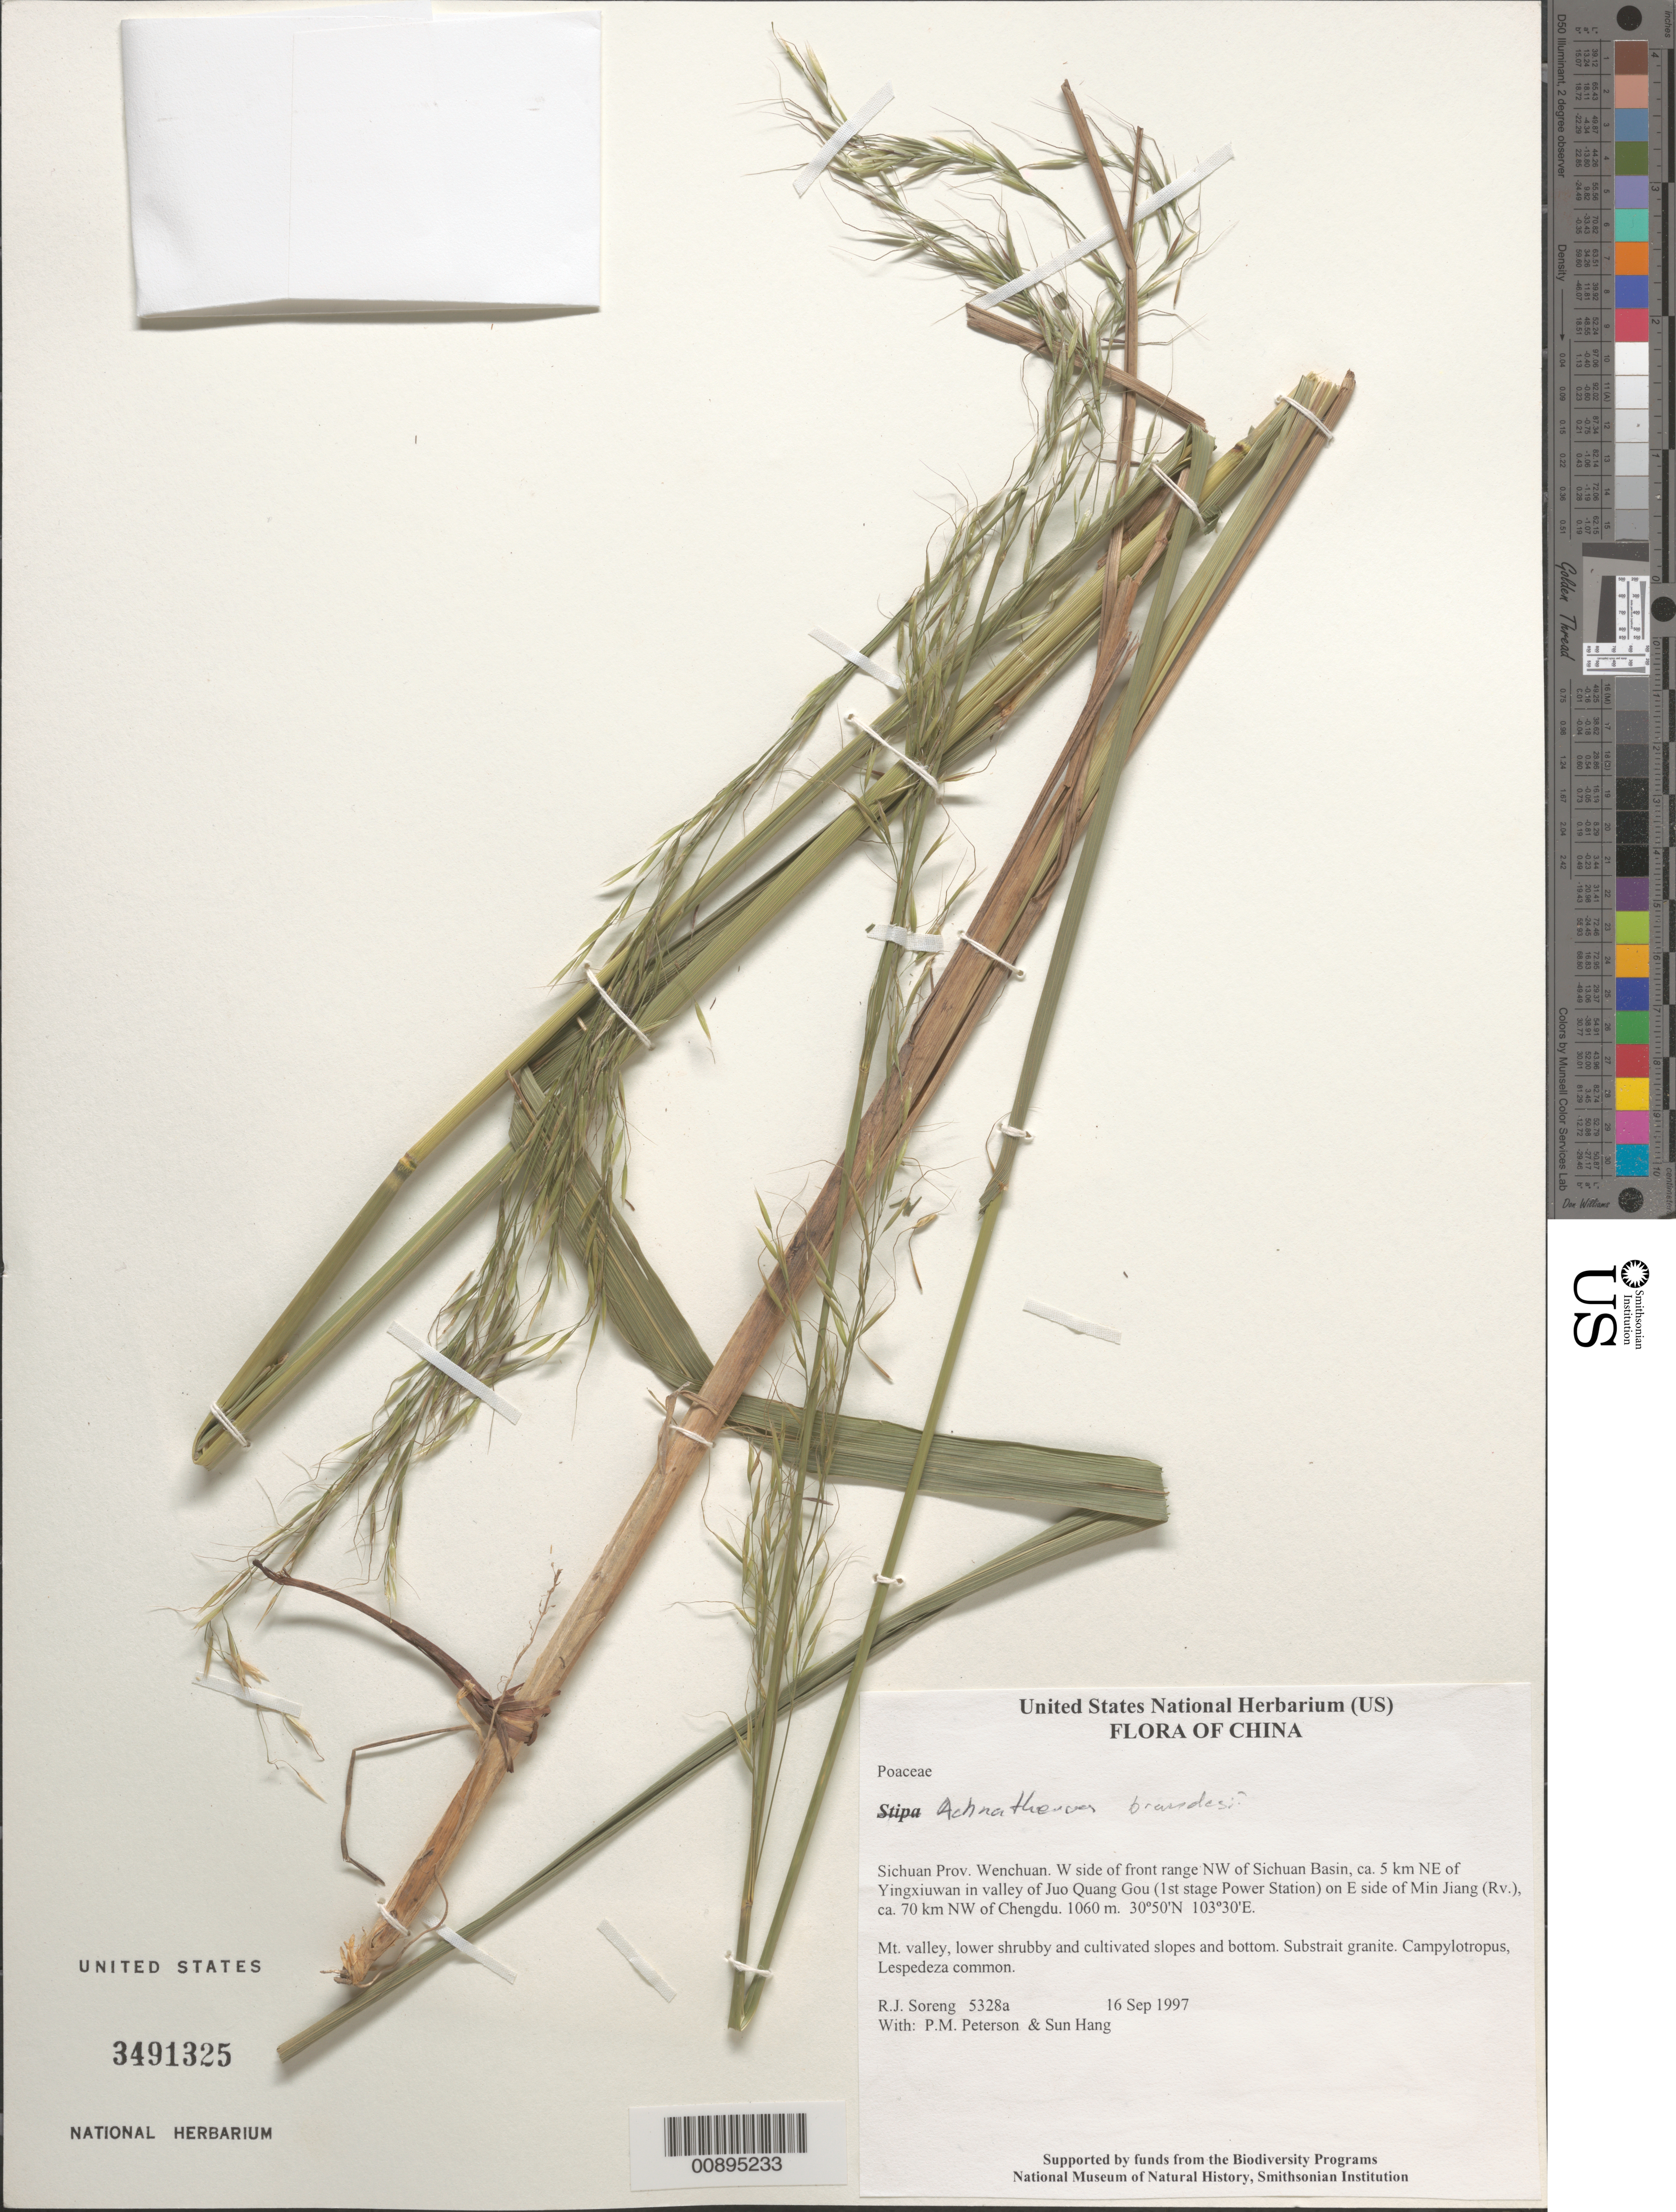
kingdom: Plantae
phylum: Tracheophyta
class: Liliopsida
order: Poales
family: Poaceae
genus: Achnatherum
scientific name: Achnatherum brandisii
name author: (Mez) Z.L. Wu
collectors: R. J. Soreng, P. M. Peterson & Sun Hang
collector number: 5328-a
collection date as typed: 16 Sep 1997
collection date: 1997-09-16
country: China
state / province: Sichuan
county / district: Wenchuan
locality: W side of front range NW of Sichuan Basin, ca. 5 km NE of Yingxiuwan in valley of Juo Quang Gou (1st stage Power Station) on E side of Min Jiang (Rv.), ca. 70 km NW of Chengdu.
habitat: Mt. valley, lower shruby and cultivated slopes and bottom. Substrait granite. Campylotropus, Lespedeza common.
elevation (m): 1060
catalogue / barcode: US 3491325